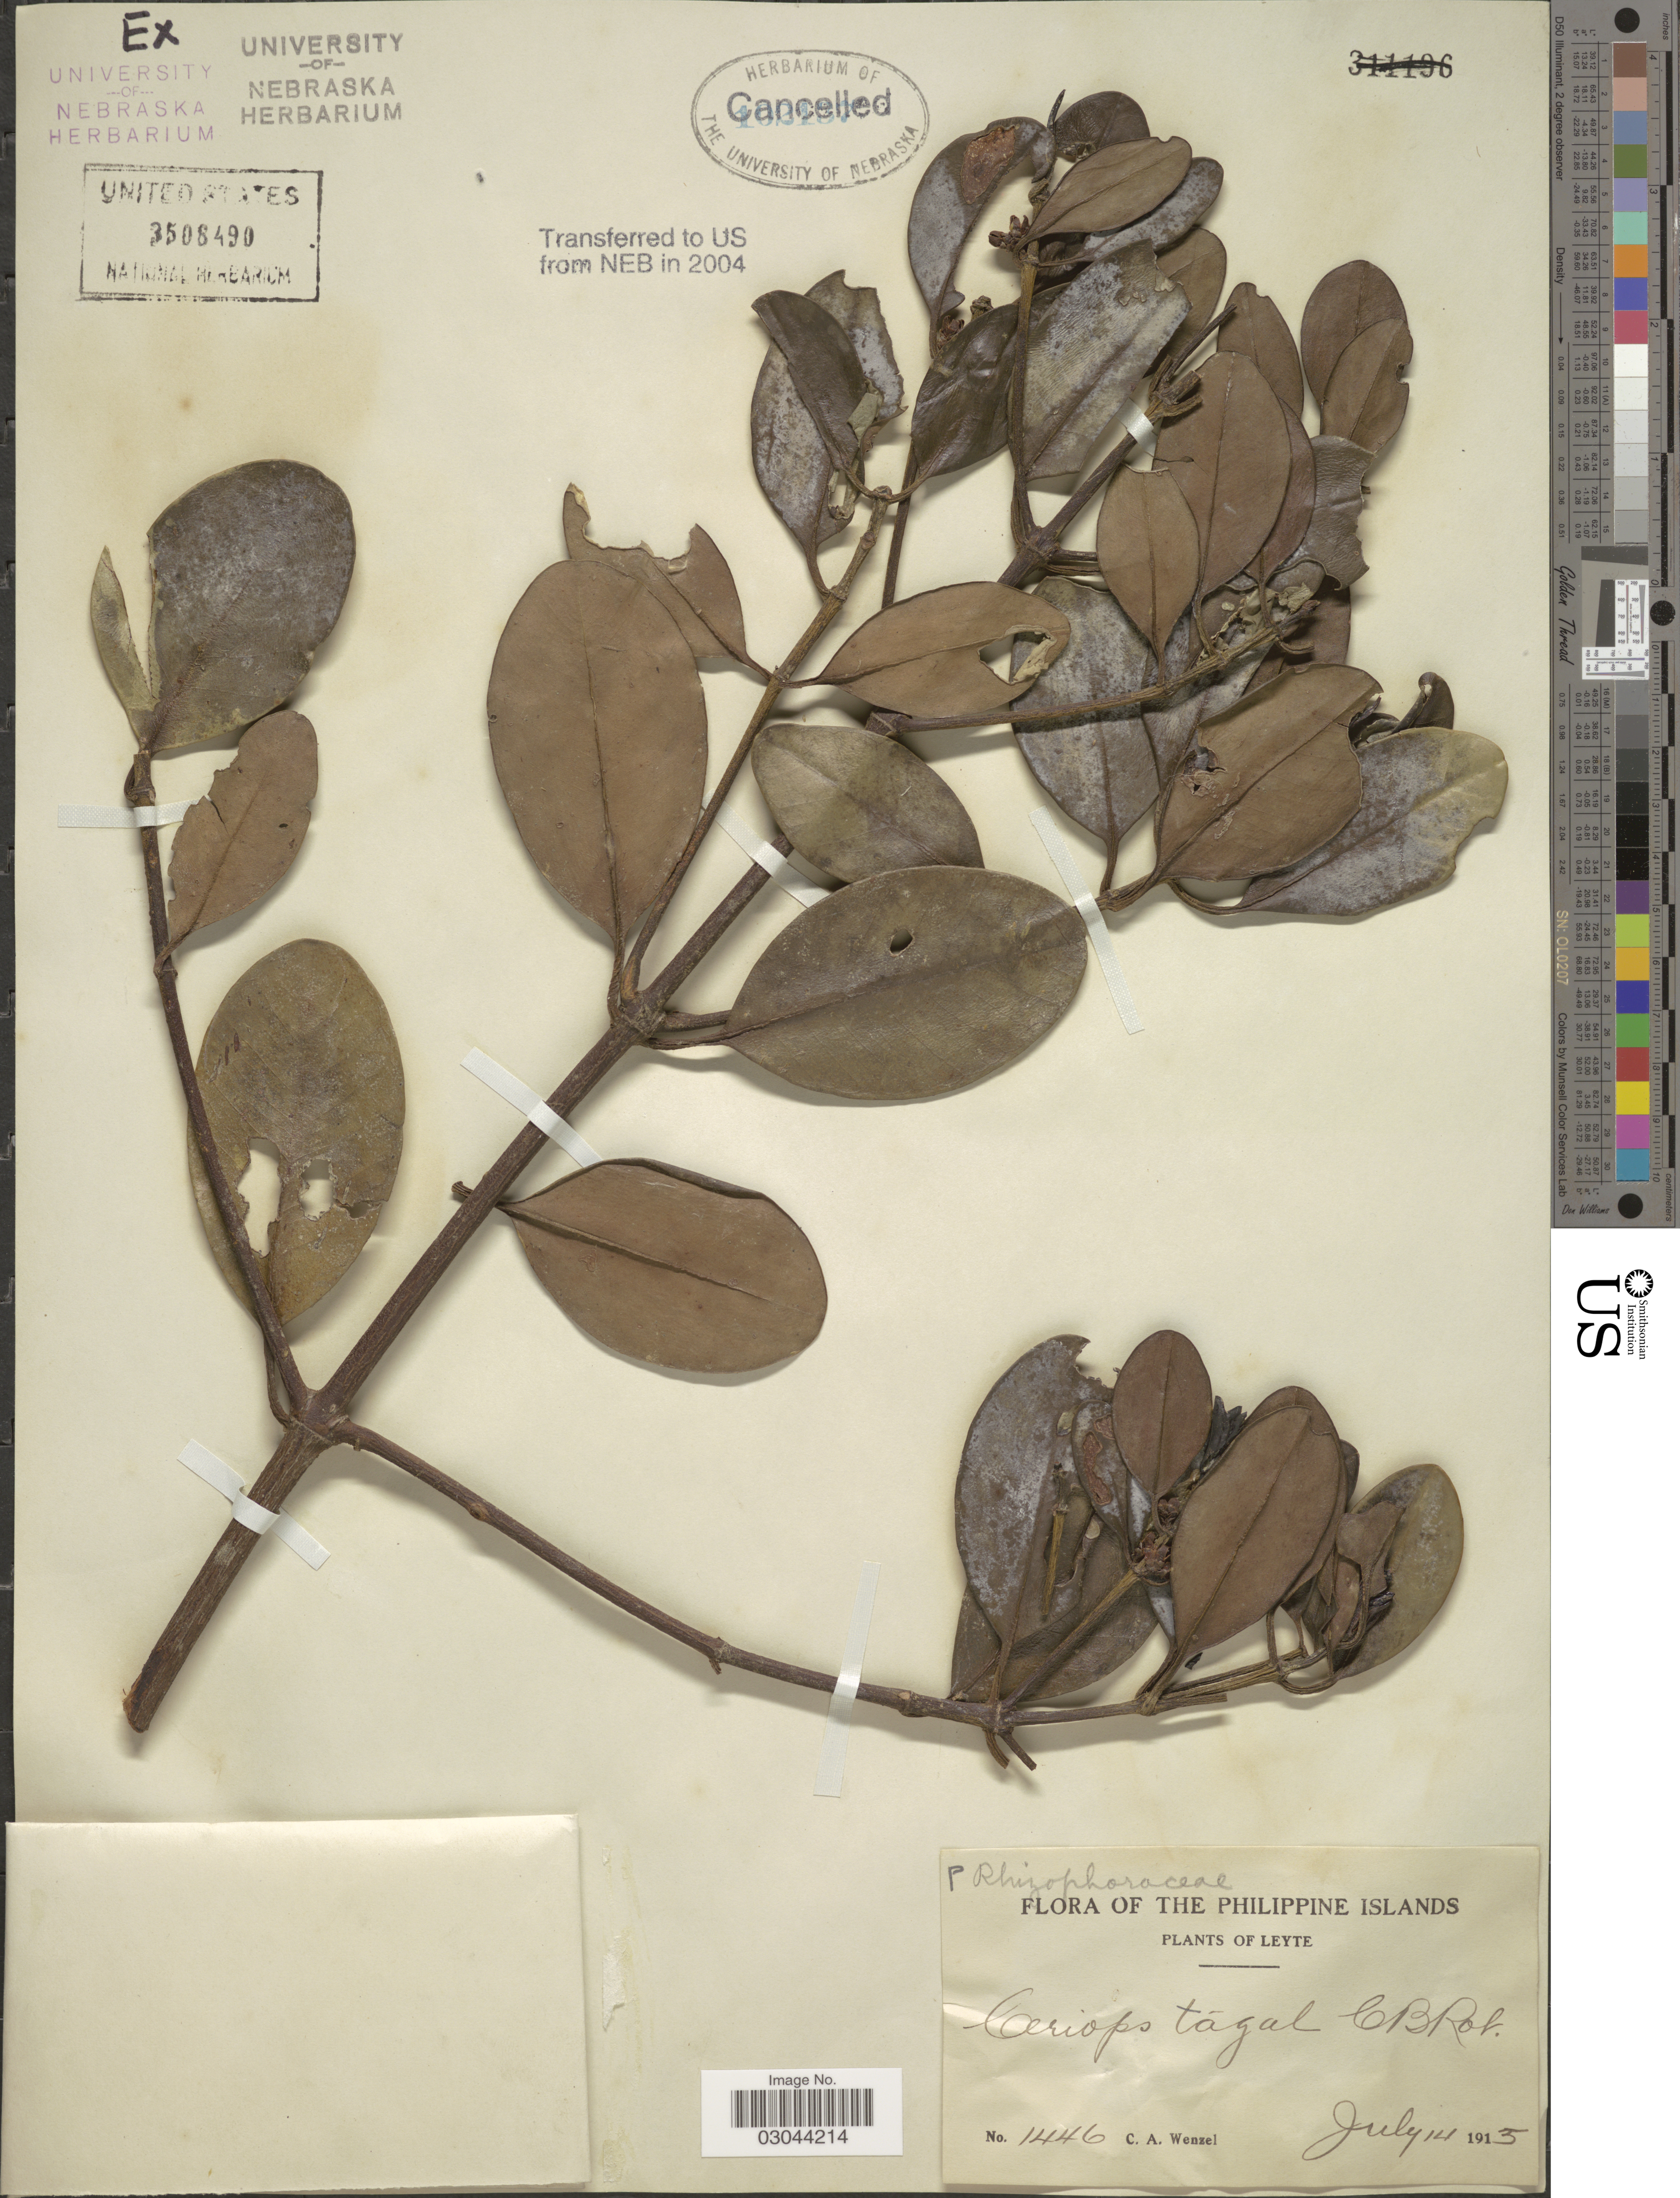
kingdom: Plantae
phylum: Tracheophyta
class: Magnoliopsida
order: Malpighiales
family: Rhizophoraceae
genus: Ceriops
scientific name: Ceriops tagal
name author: (Perr.) C.B. Rob.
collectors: C. Wenzel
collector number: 1446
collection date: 1915-07-14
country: Philippines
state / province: Eastern Visayas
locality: The Philippine Islands. Leyte.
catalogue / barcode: US 3508490